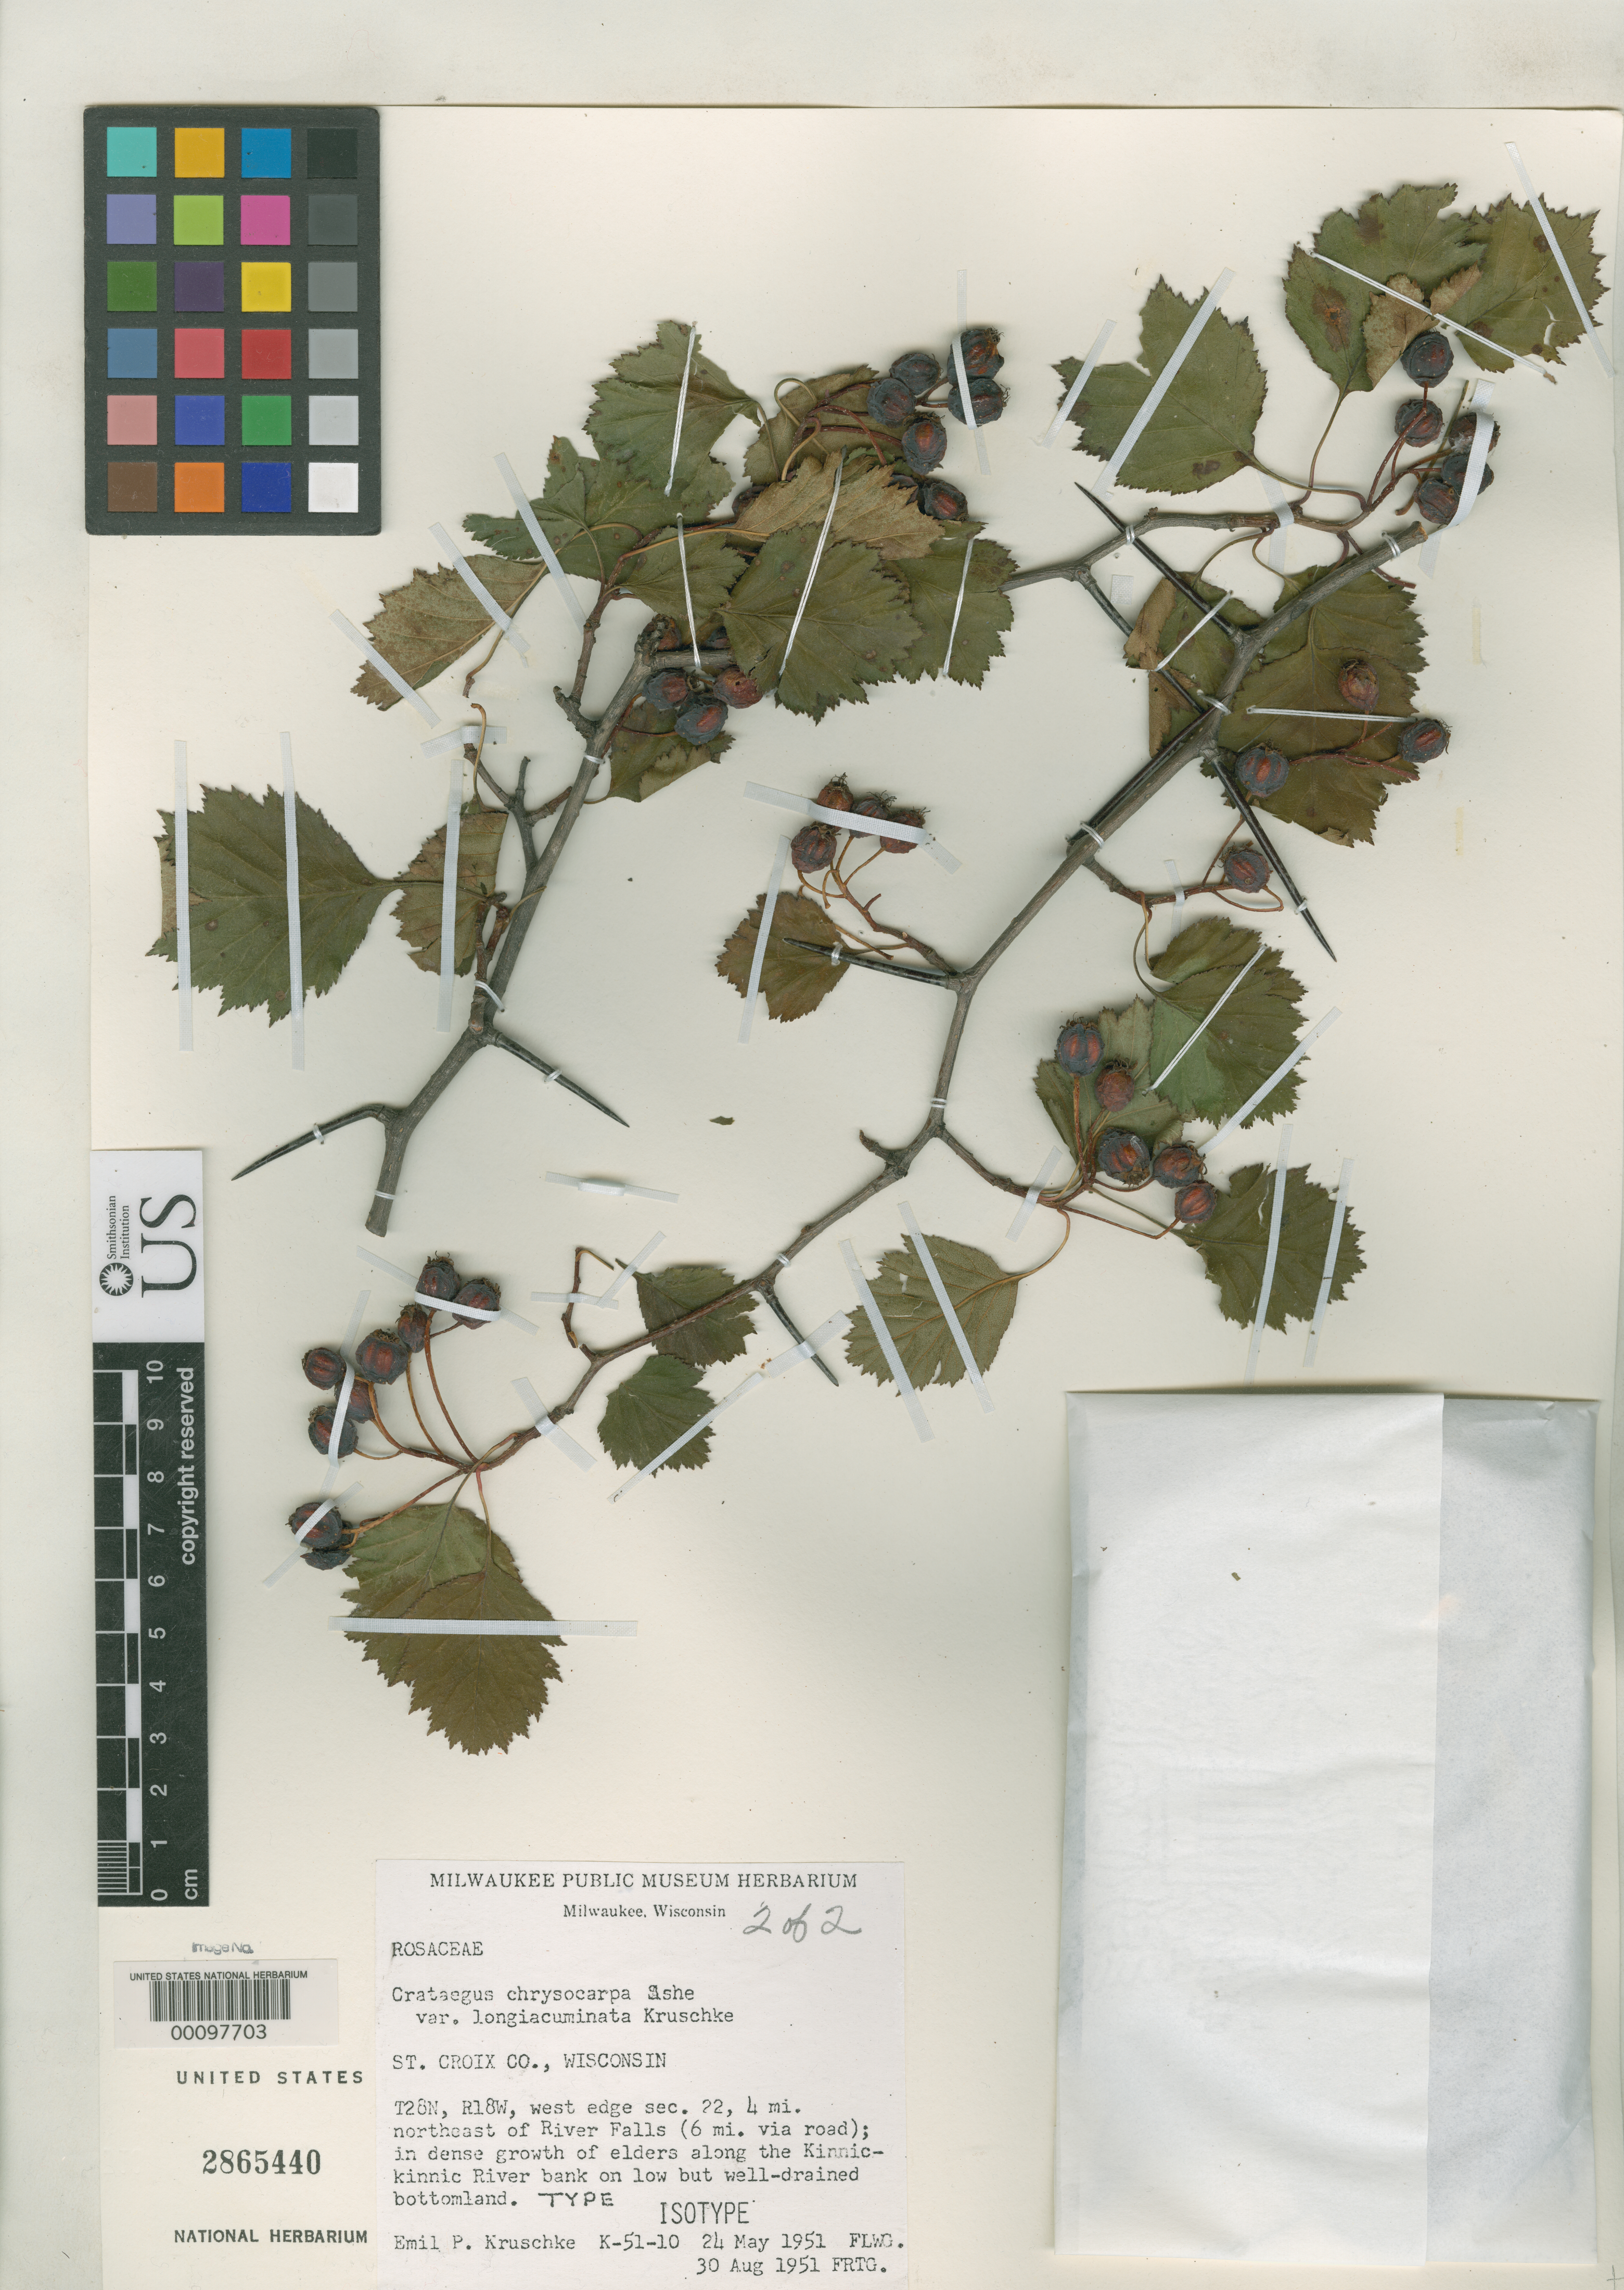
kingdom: Plantae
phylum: Tracheophyta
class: Magnoliopsida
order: Rosales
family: Rosaceae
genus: Crataegus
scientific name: Crataegus chrysocarpa var. longiacuminata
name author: Kruschke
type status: Isotype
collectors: E. Kruschke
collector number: K-51-10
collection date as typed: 24 May 1951 and 30 Aug 1951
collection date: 1951-05-24,1951-08-30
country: United States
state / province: Wisconsin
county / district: St. Croix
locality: Northeast of River Falls, bordering the Kinnickinnic River.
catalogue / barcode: US 2865440